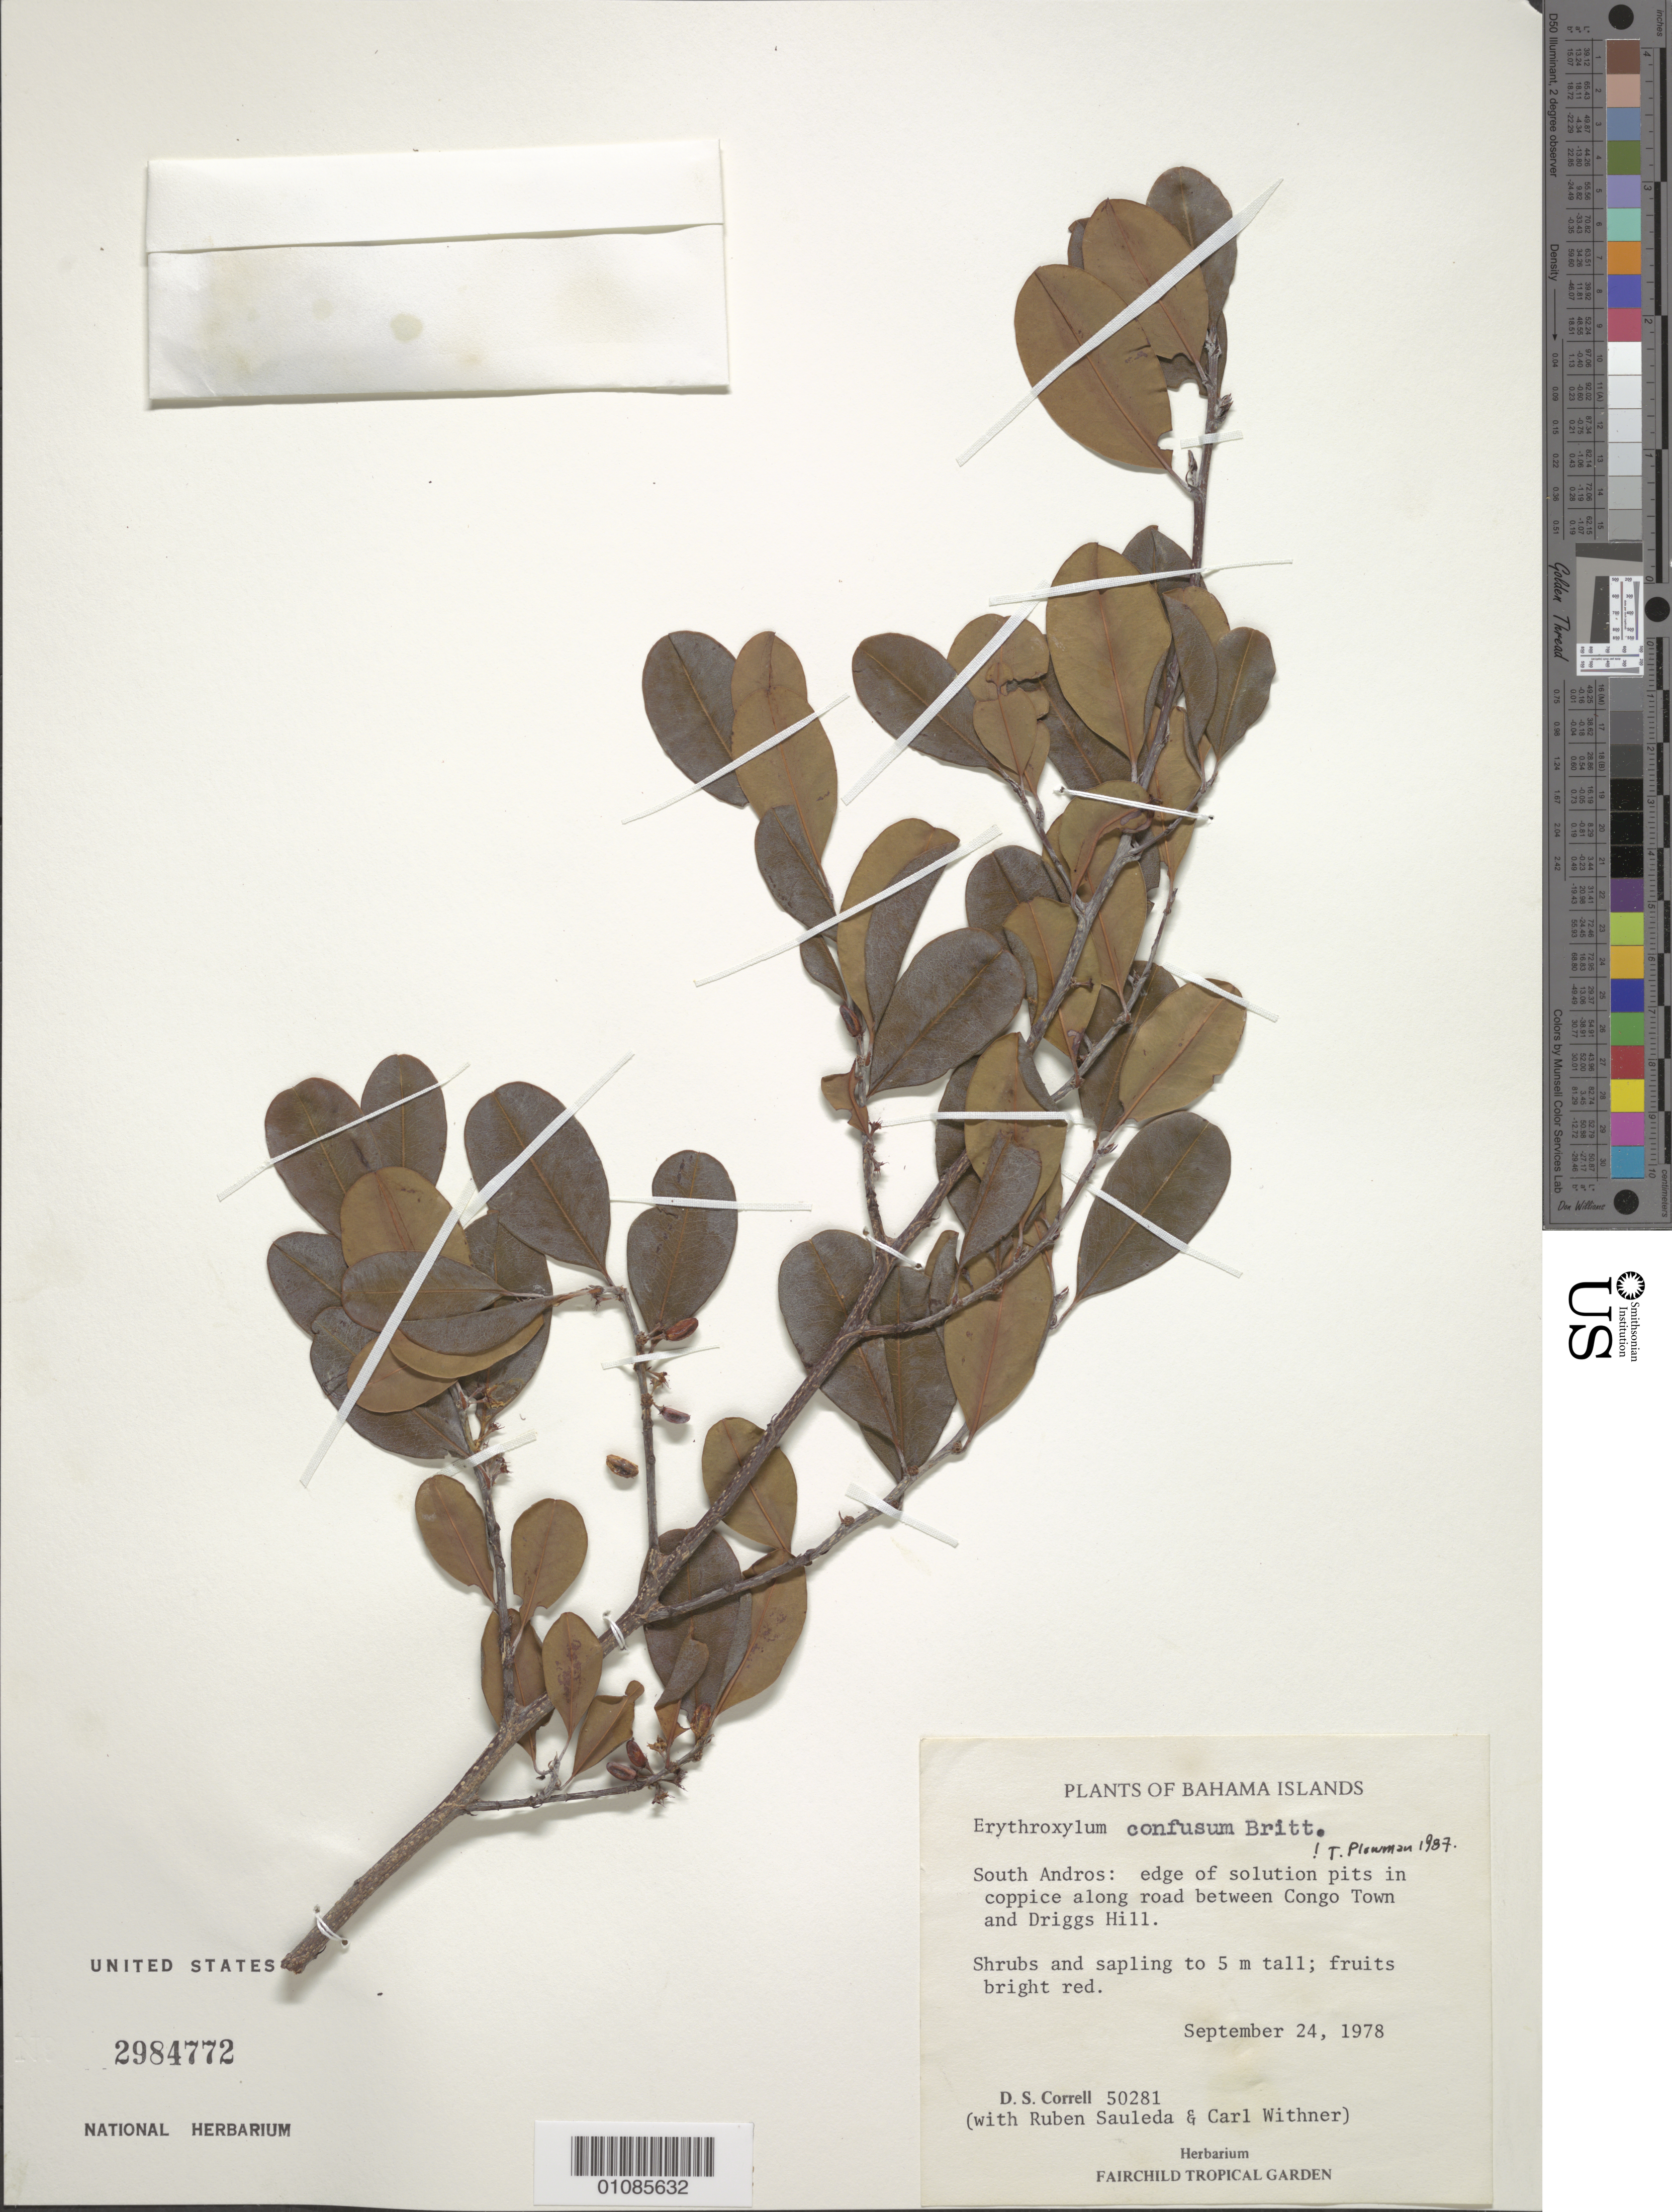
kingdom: Plantae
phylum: Tracheophyta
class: Magnoliopsida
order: Malpighiales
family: Erythroxylaceae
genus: Erythroxylum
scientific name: Erythroxylum confusum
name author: Britton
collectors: D. S. Correll, R. Sauleda & D. S. Correll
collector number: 50281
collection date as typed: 24 Sep 1978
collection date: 1978-09-24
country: Bahamas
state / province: South Andros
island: Andros I.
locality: Edeof solution pits in coppice along road between congo town and Driggs Hill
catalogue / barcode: US 2984772